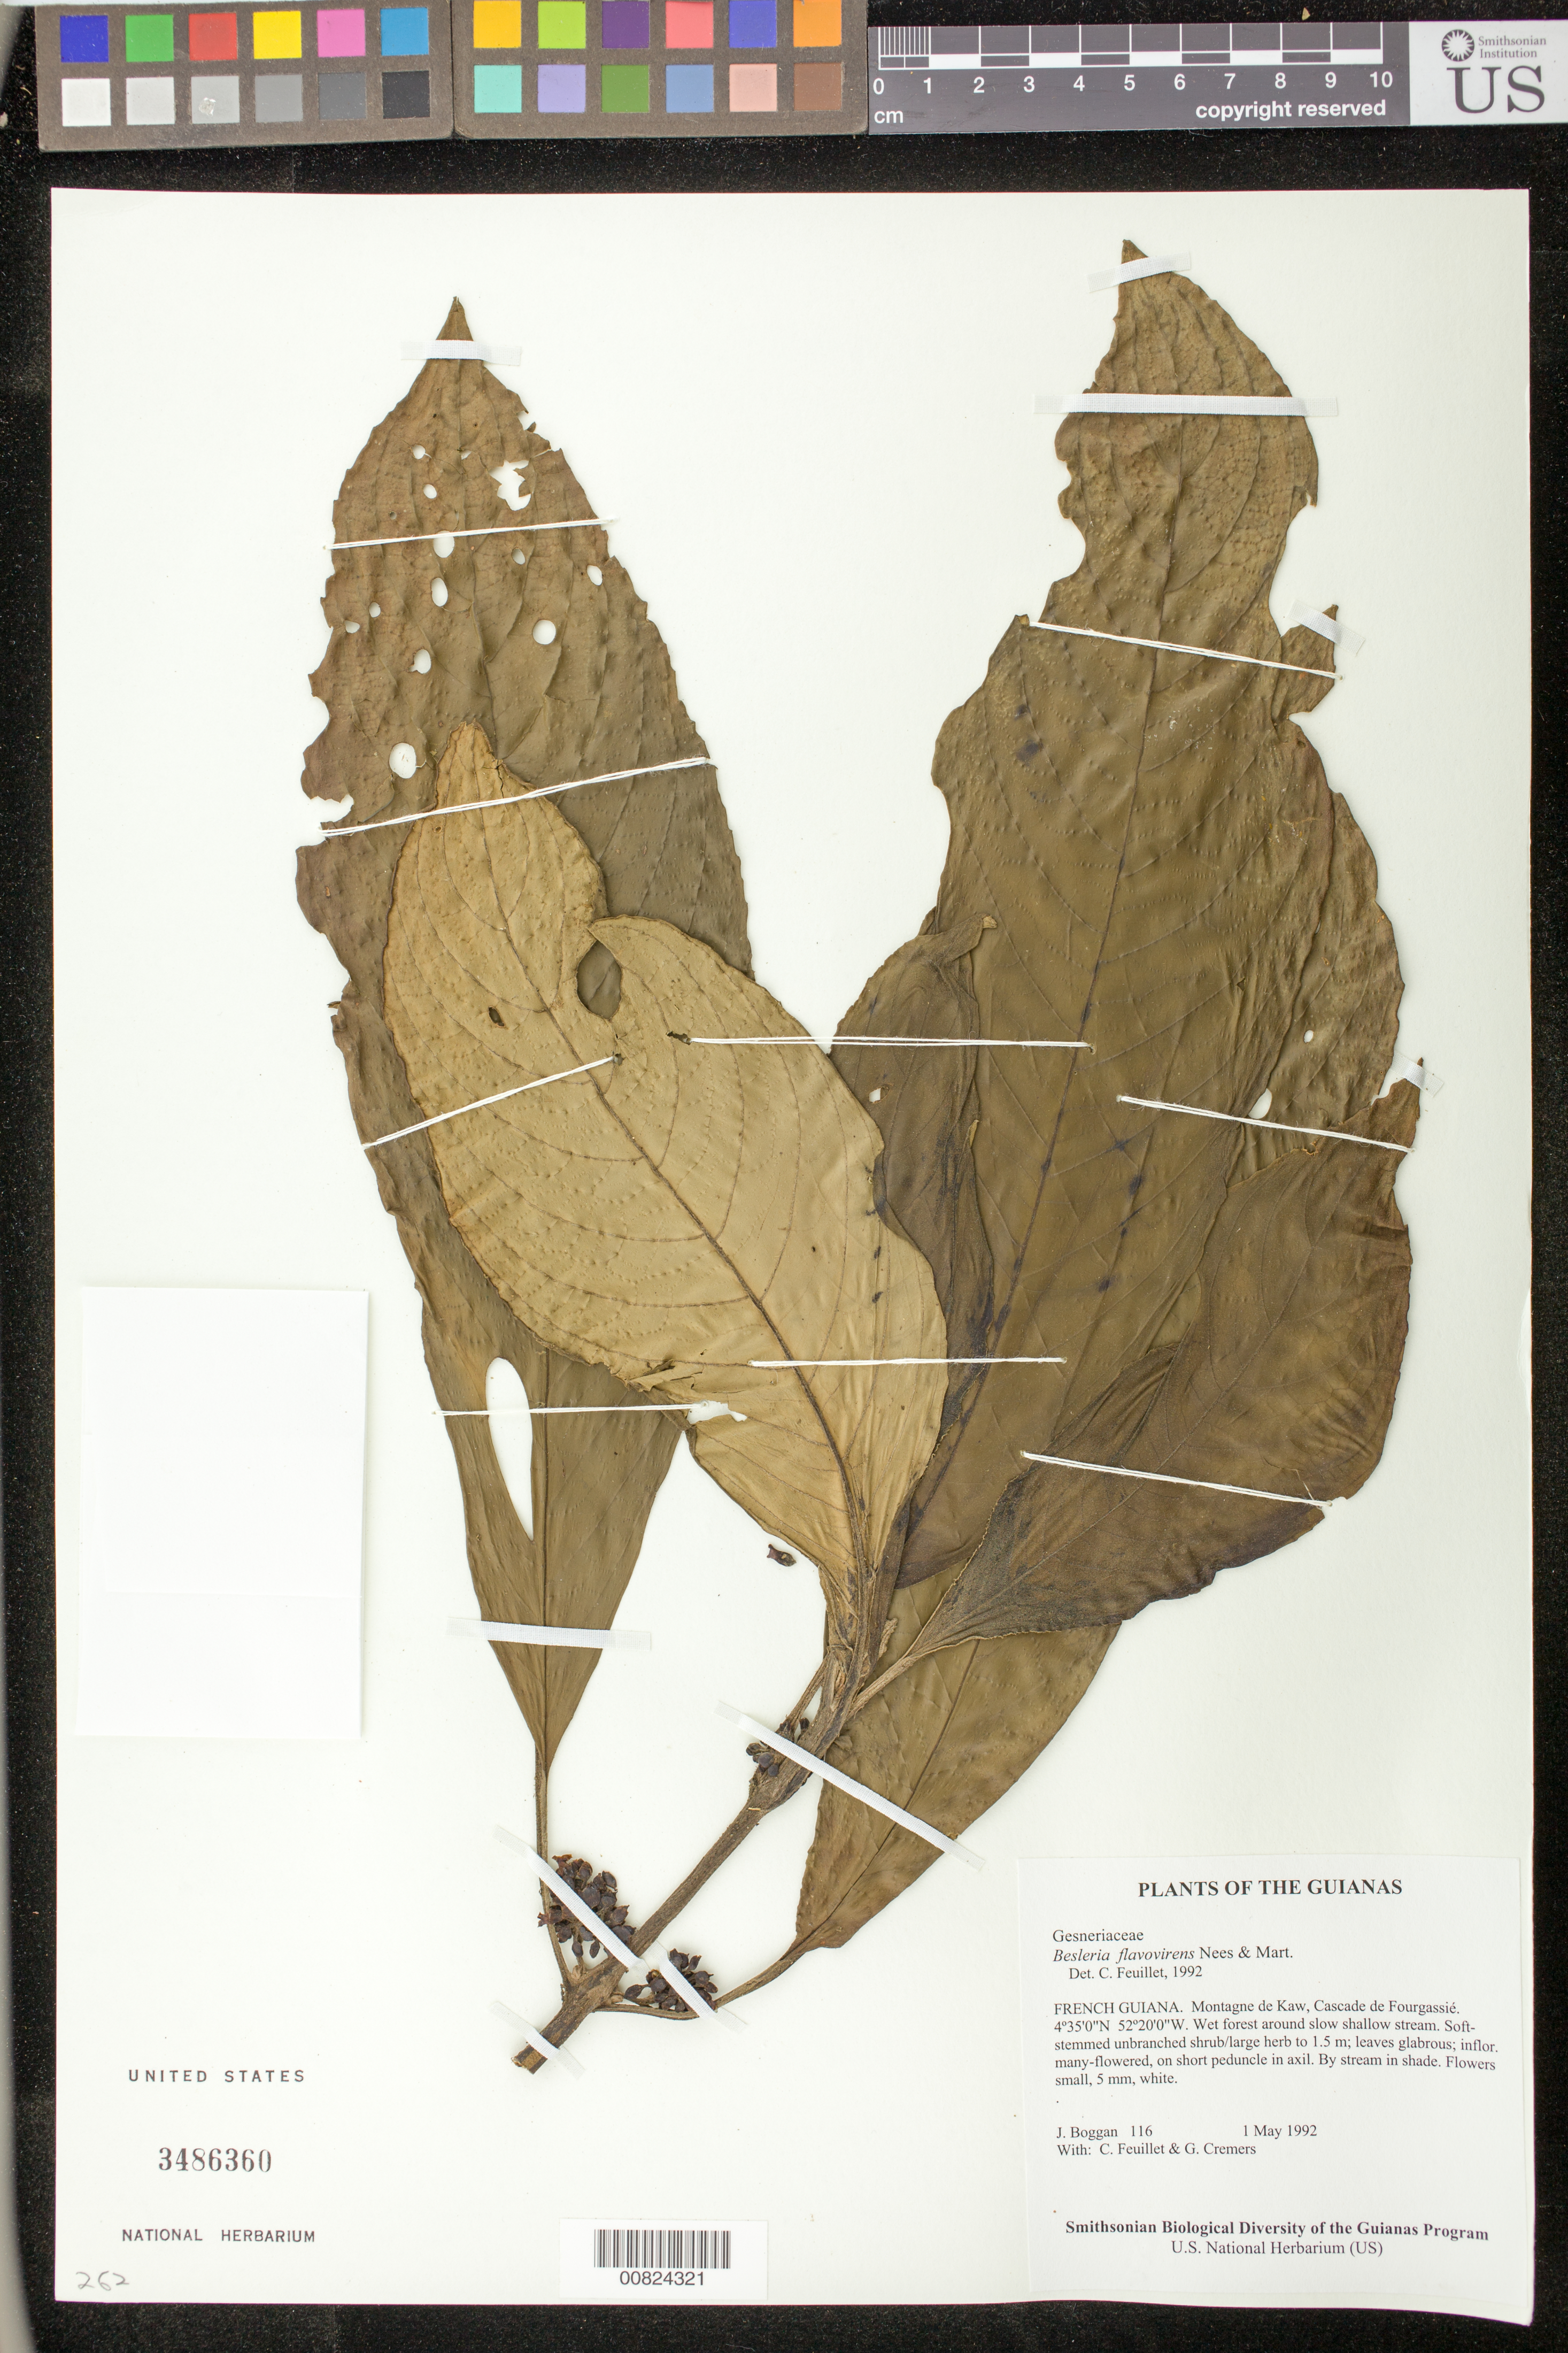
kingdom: Plantae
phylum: Tracheophyta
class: Magnoliopsida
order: Lamiales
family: Gesneriaceae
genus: Besleria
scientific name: Besleria flavovirens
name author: Nees & Mart.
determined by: Feuillet, C.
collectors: J. K. Boggan, C. Feuillet & G. Cremers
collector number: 116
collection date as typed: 1 May 1992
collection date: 1992-05-01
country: French Guiana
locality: Montagne de Kaw, Cascade de Fourgassié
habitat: Wet forest around slow shallow stream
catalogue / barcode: US 3486360